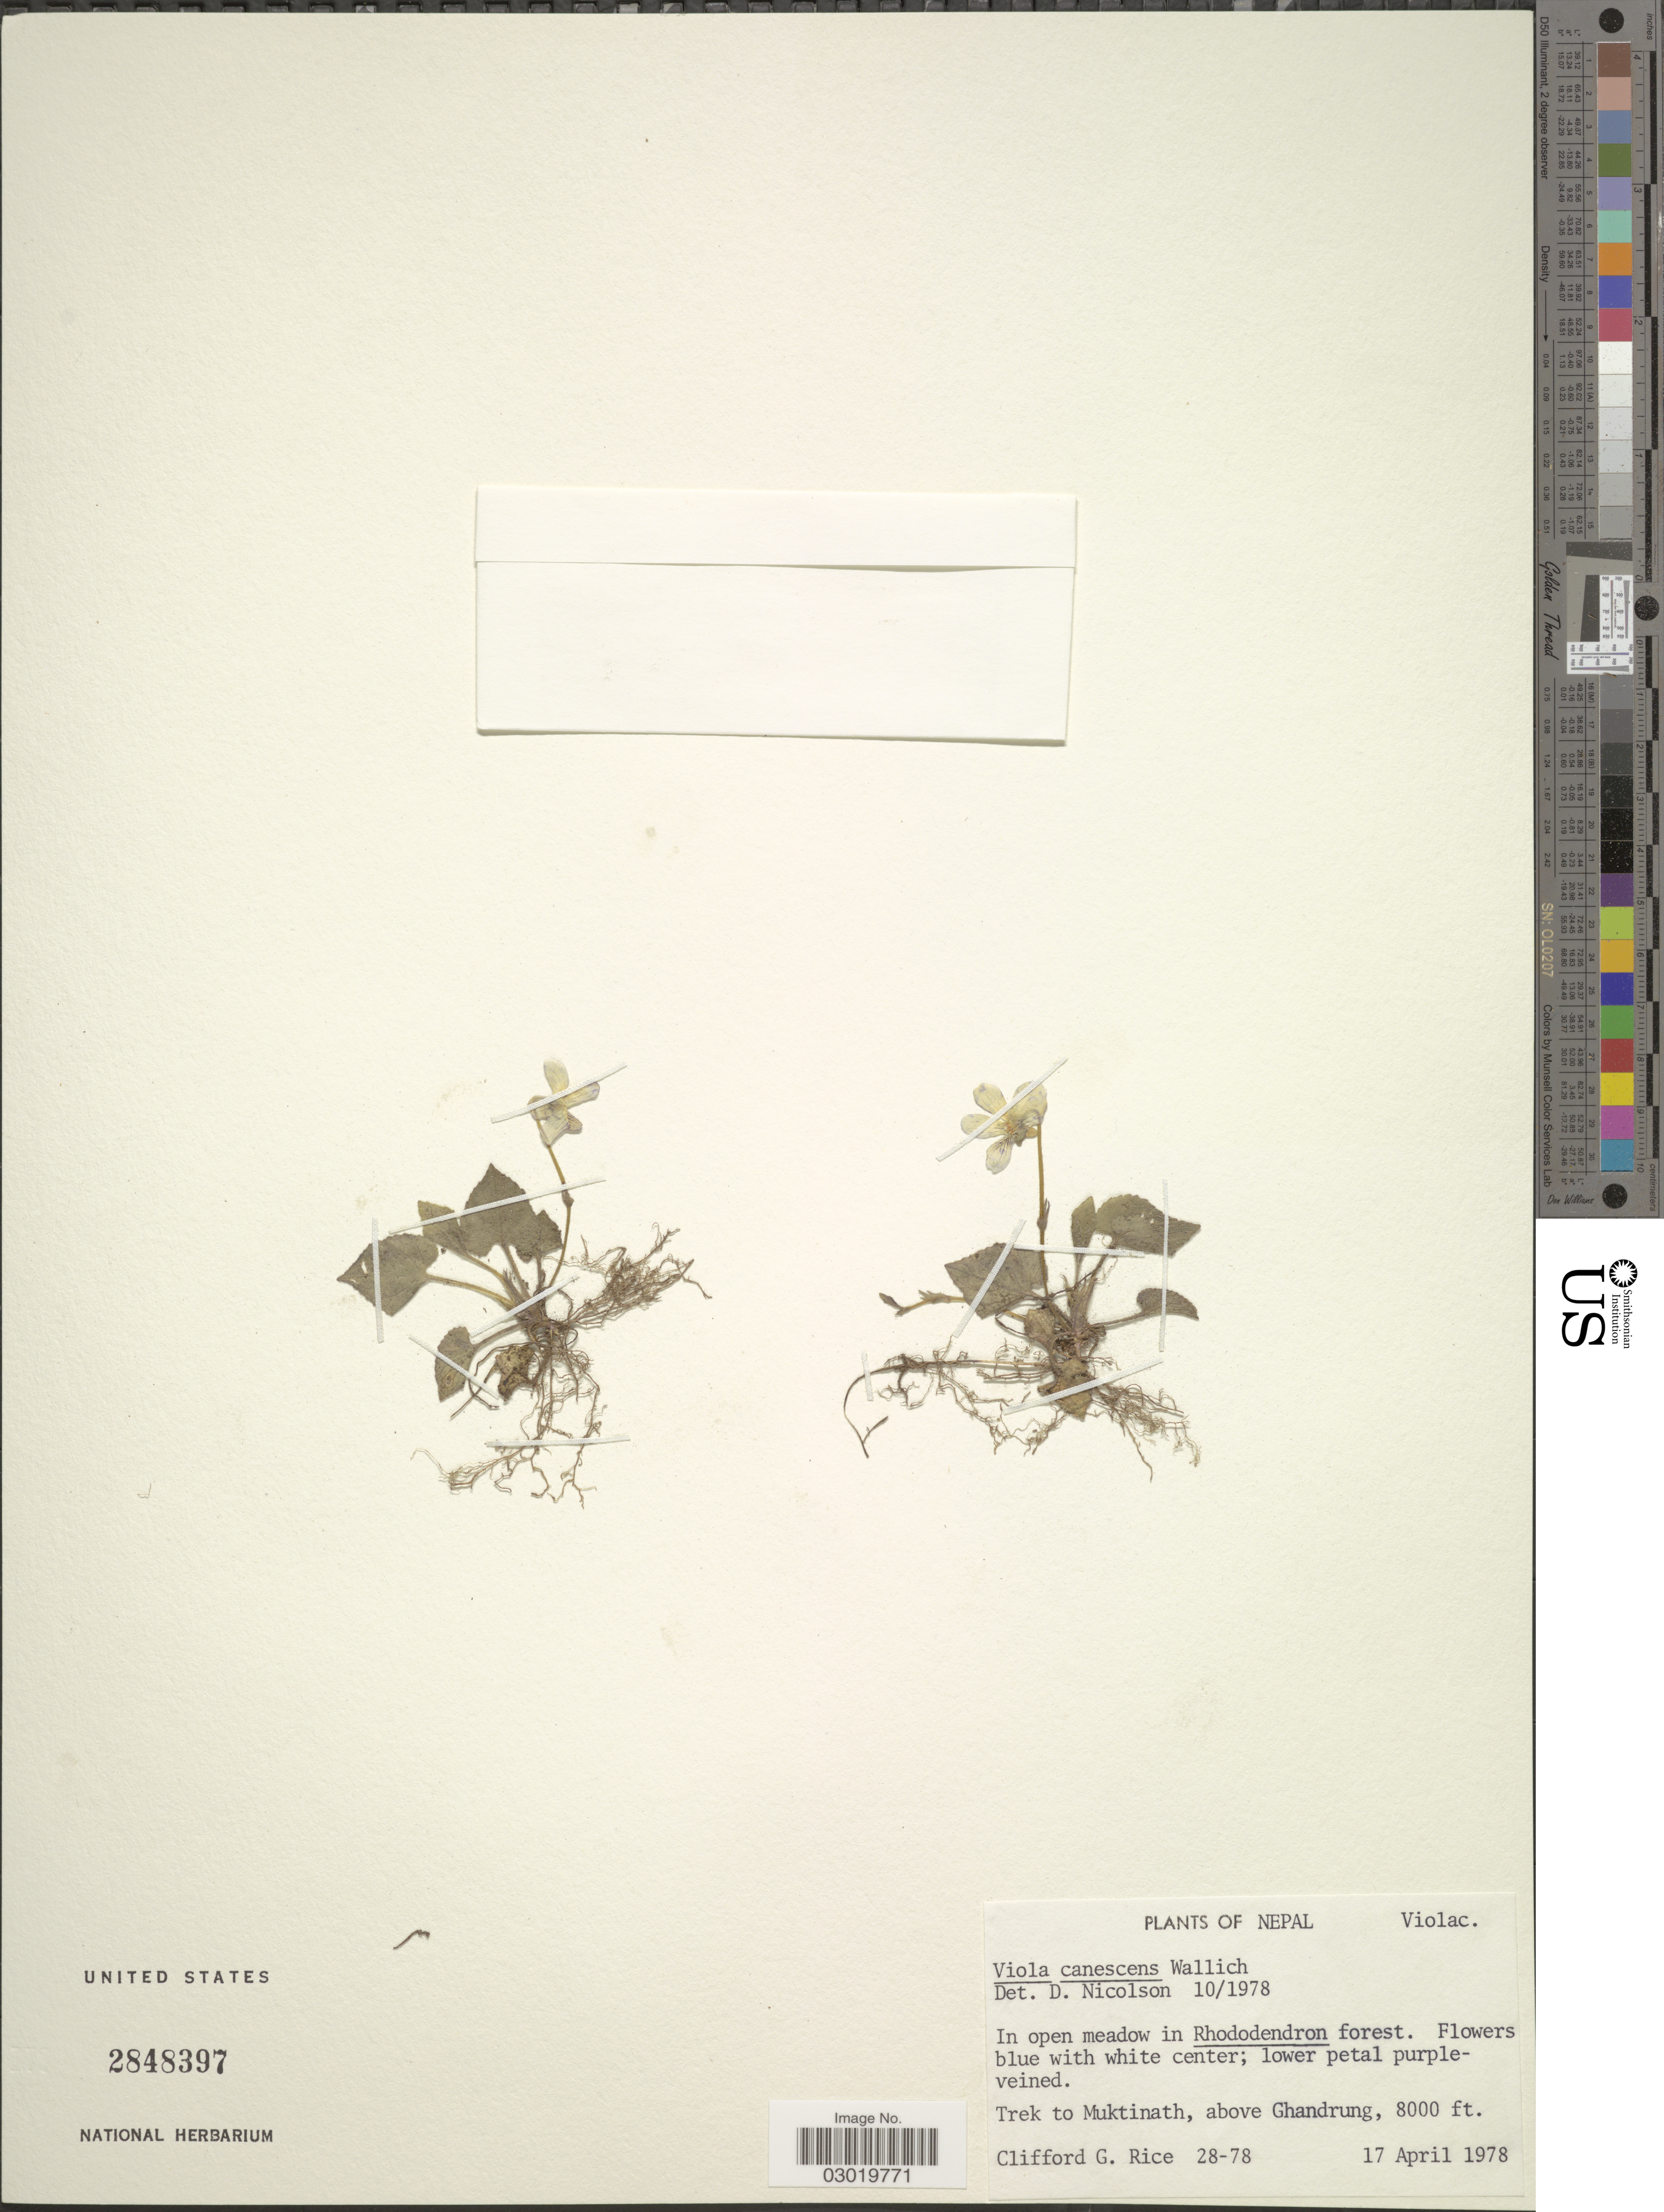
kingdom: Plantae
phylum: Tracheophyta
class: Magnoliopsida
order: Malpighiales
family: Violaceae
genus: Viola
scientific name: Viola canescens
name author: Wall.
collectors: C. G. Rice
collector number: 28-78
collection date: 1978-04-17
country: Nepal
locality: Trek to Muktinath, above Ghandrung.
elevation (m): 2438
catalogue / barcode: US 2848397